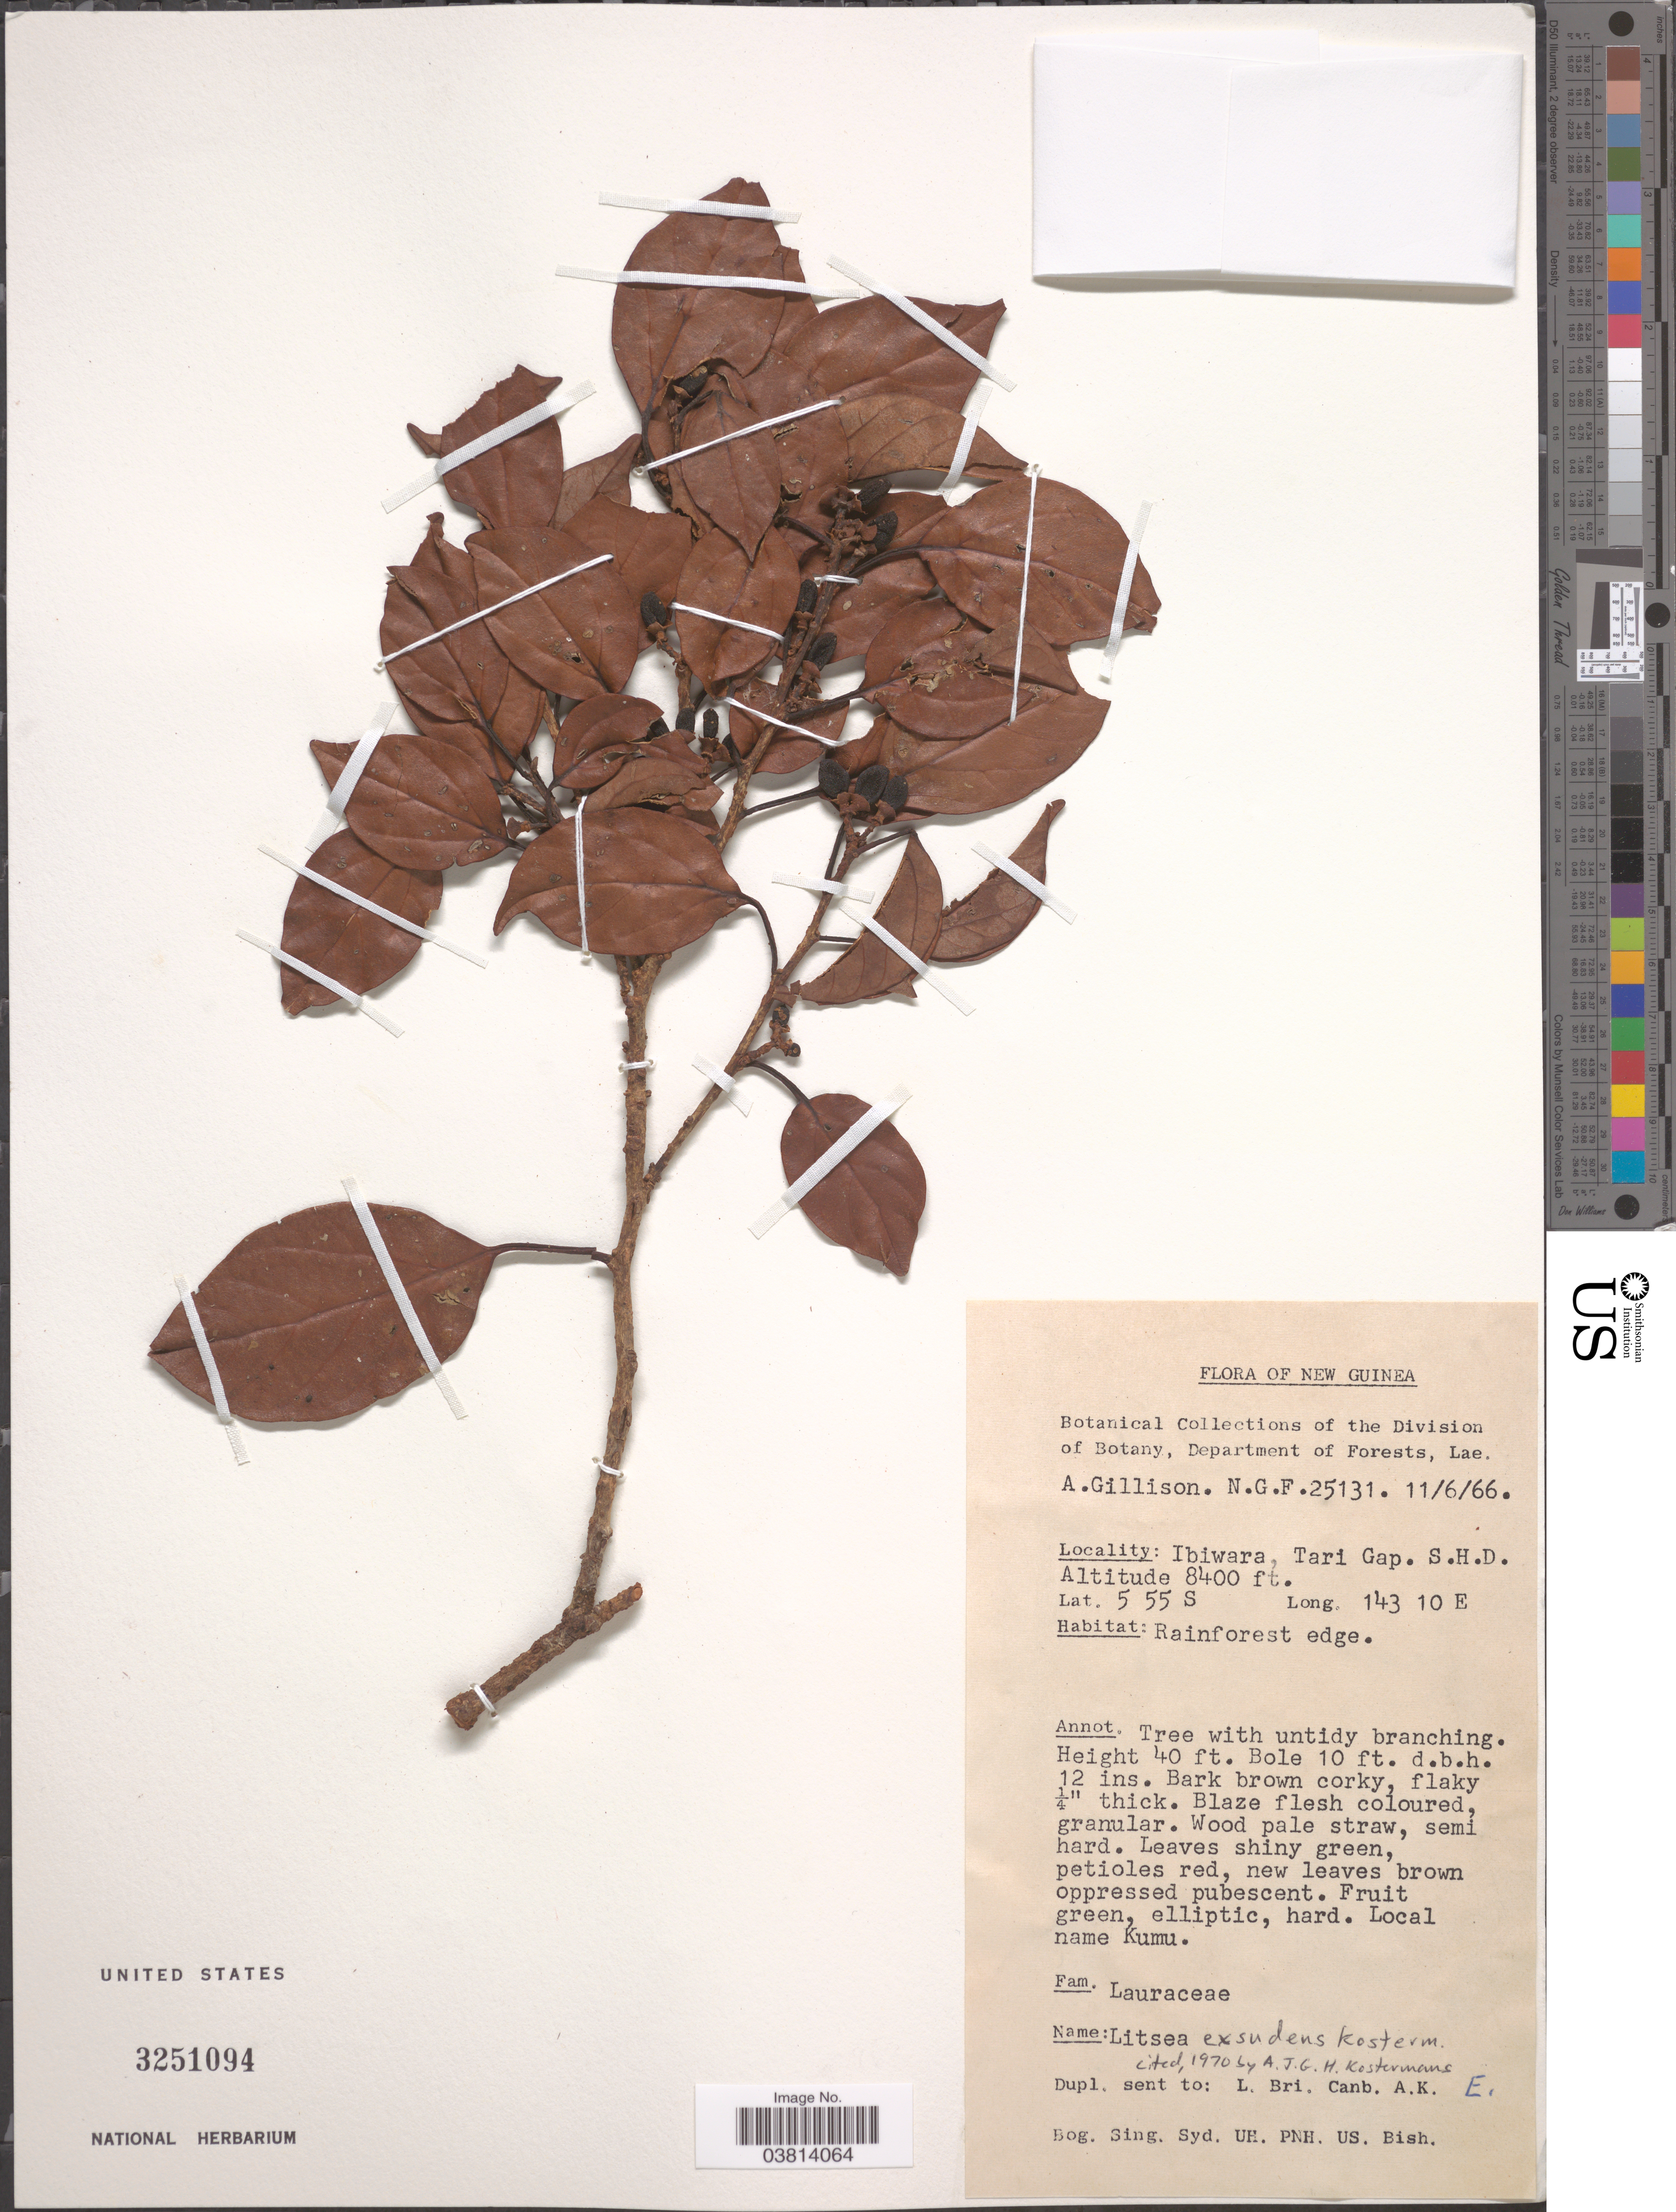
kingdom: Plantae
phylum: Tracheophyta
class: Magnoliopsida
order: Laurales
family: Lauraceae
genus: Litsea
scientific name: Litsea exsudens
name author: Kosterm.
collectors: A. Gillison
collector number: NGF25131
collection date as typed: Transcribed d/m/y: 11/6/66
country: Papua New Guinea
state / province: Southern Highlands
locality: New Guinea. Ibiwara, Tari Gap, S.H.D.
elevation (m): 2560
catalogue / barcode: US 3251094